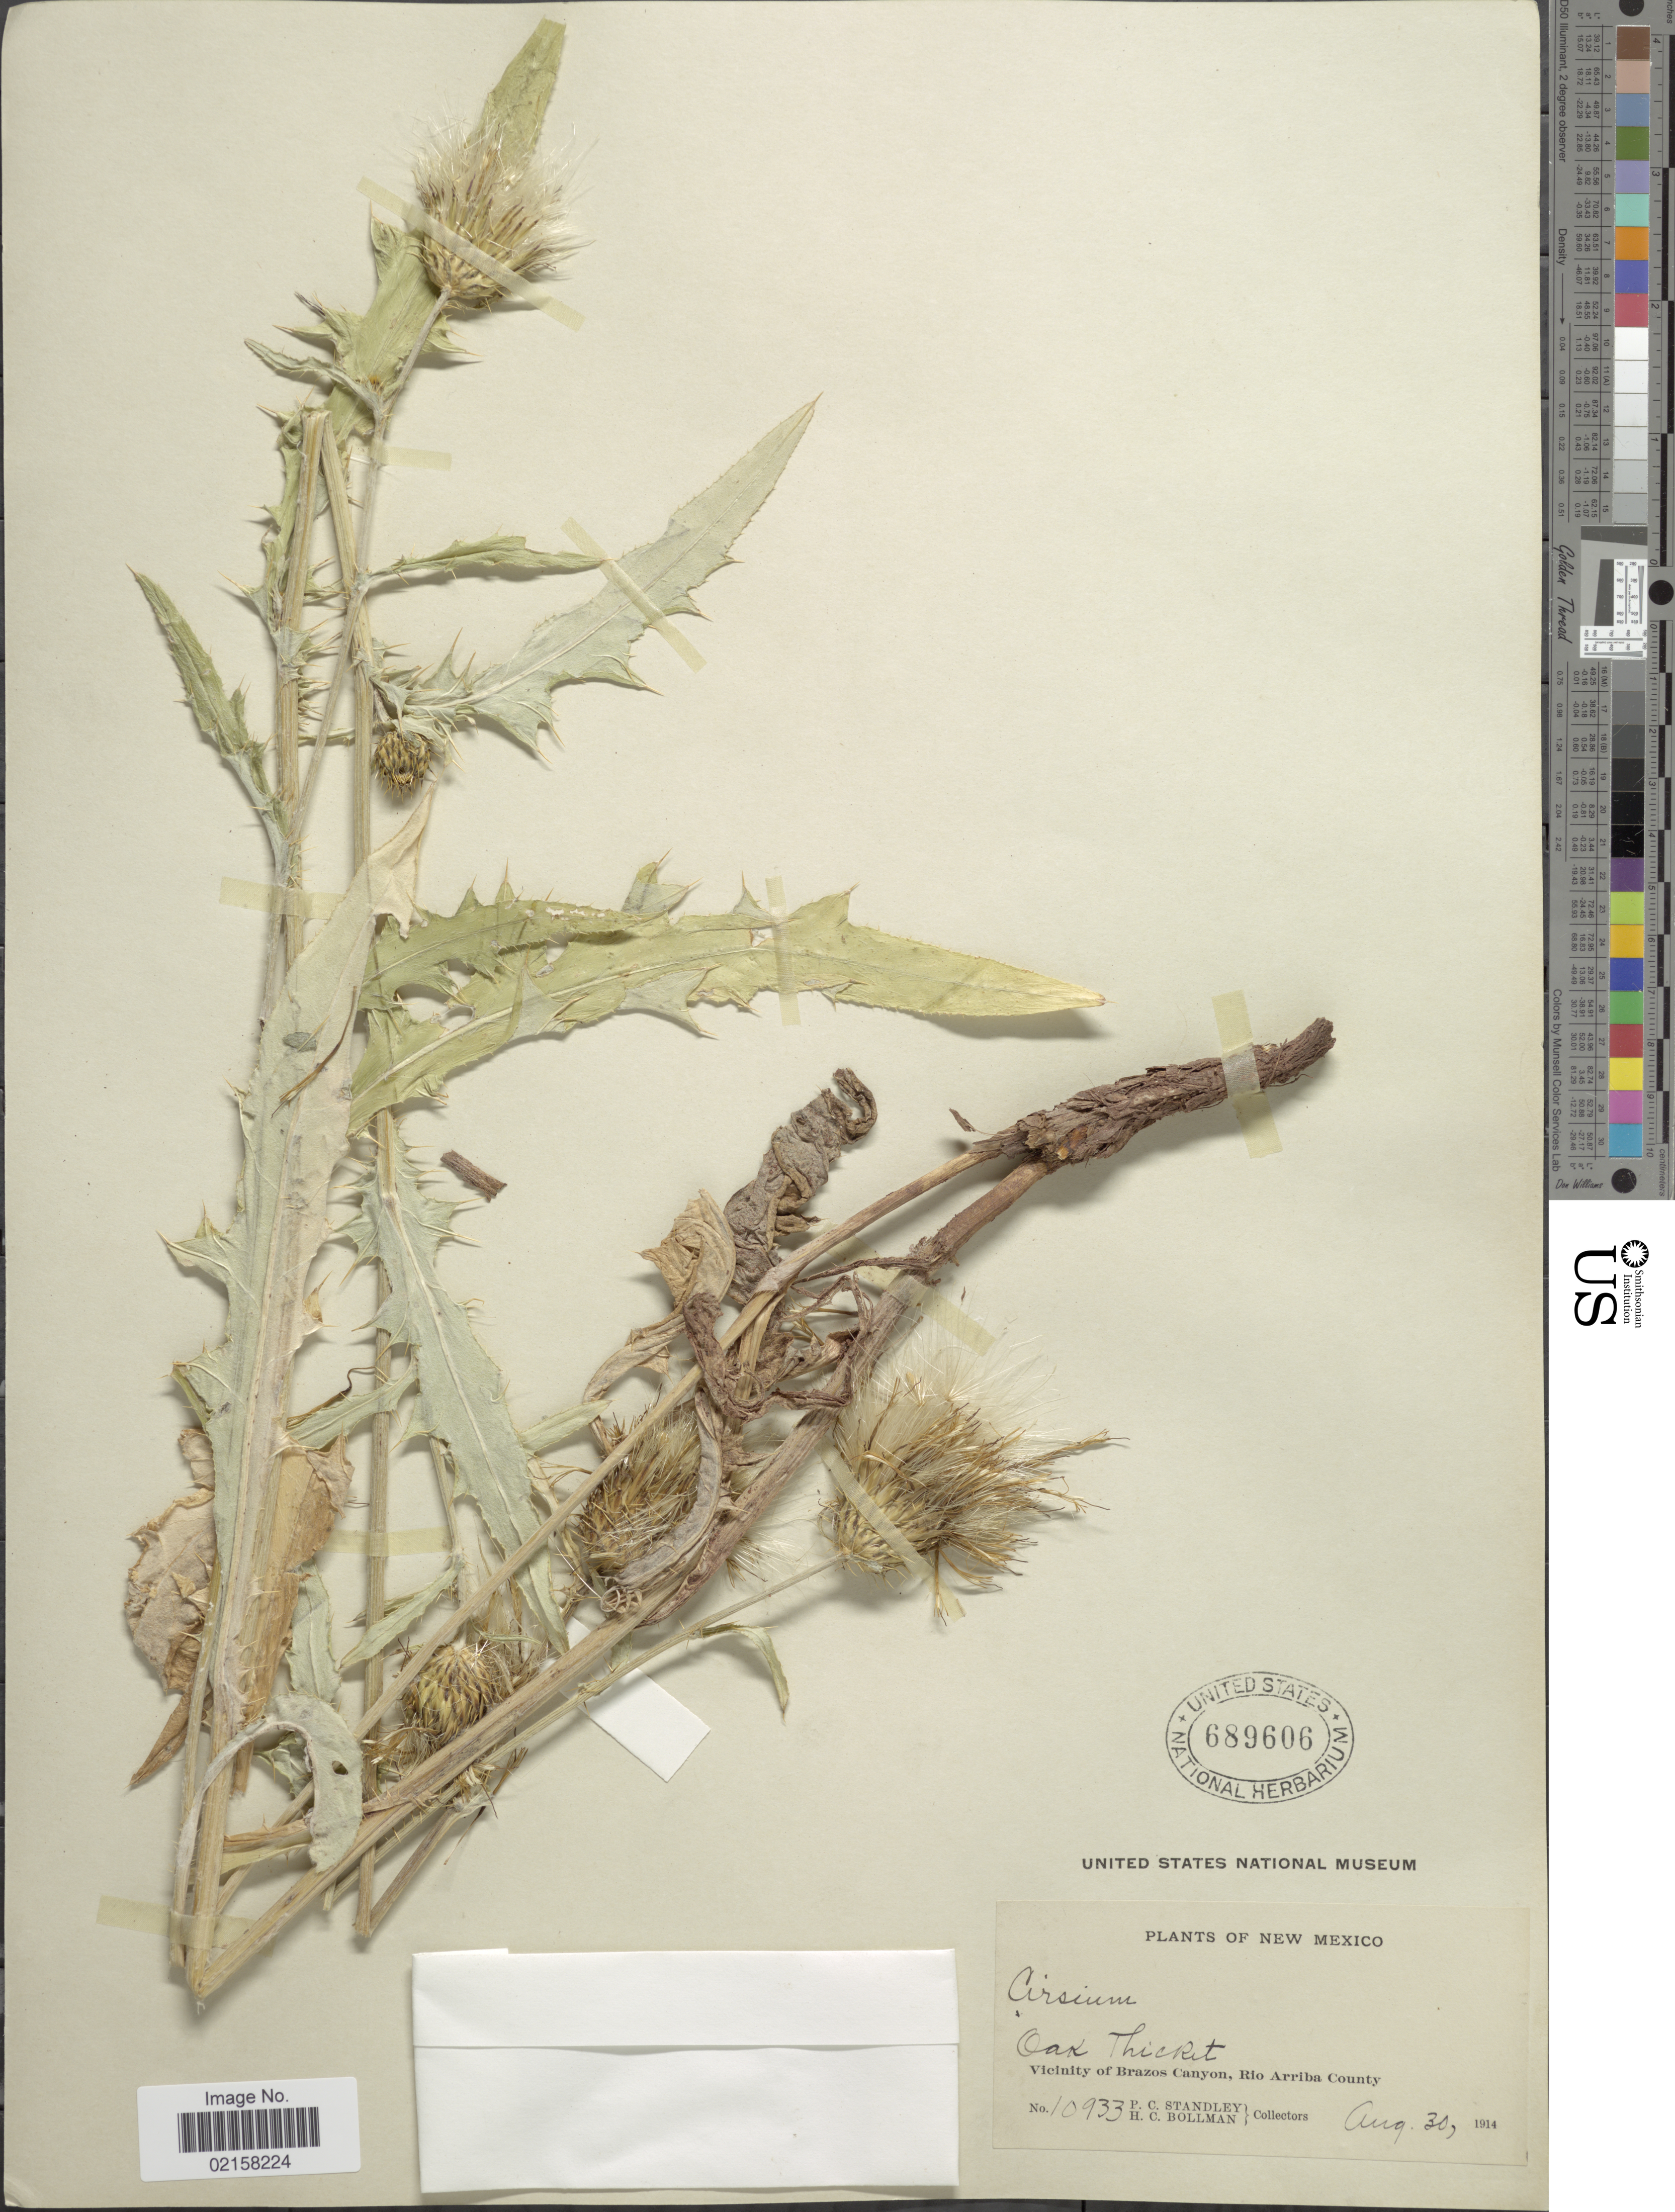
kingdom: Plantae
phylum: Tracheophyta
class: Magnoliopsida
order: Asterales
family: Asteraceae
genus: Cirsium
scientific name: Cirsium sp.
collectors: P. C. Standley & H. C. Bollman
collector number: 10933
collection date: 1914-08-30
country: United States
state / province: New Mexico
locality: Oak thicket, vicinity of Brazos Canyon, Rio Arriba County.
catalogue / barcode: US 689606